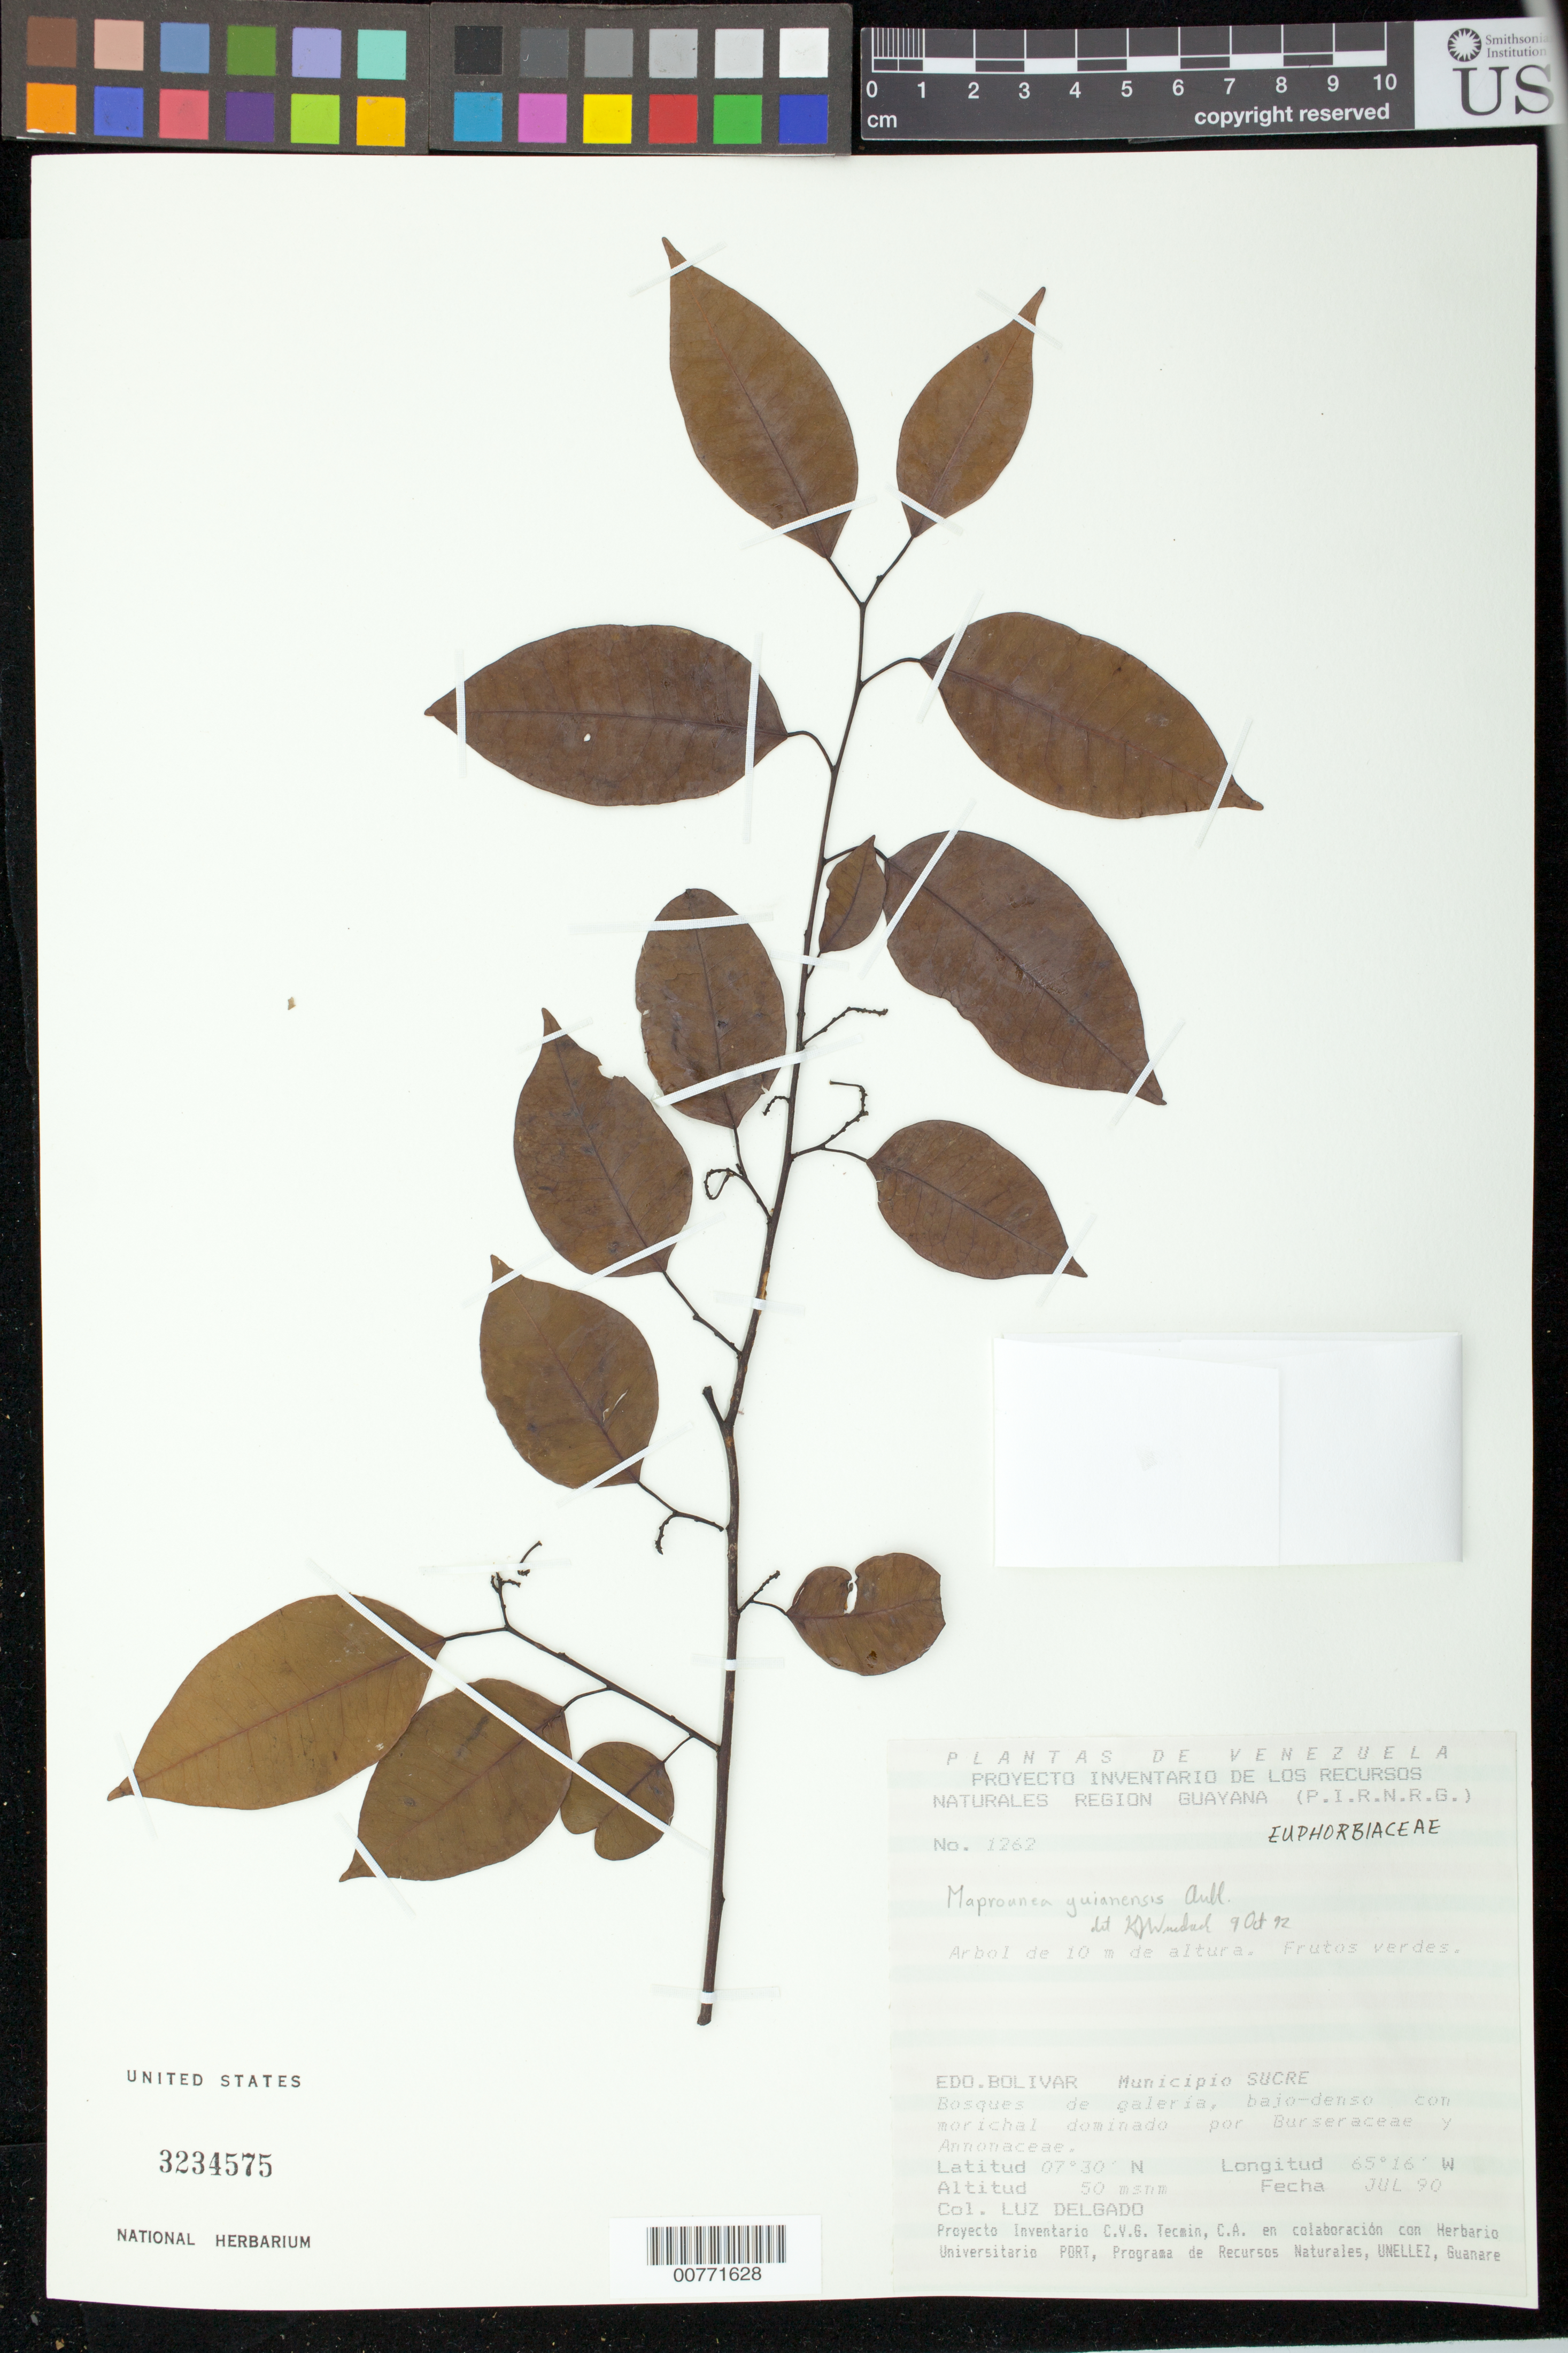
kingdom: Plantae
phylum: Tracheophyta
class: Magnoliopsida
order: Malpighiales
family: Euphorbiaceae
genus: Maprounea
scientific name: Maprounea guianensis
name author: Aubl.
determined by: Wurdack, Kenneth J., (US), Smithsonian Institution - National Museum of Natural History (UNITED STATES)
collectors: L. Delgado V.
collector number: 1262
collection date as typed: Jul-90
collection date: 1990-07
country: Venezuela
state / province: Bolívar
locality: Mun. Sucre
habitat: Bosques de galeria, bajo-denso con morichal dominado por Burseraceae y Annonaceae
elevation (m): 50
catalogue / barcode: US 3234575